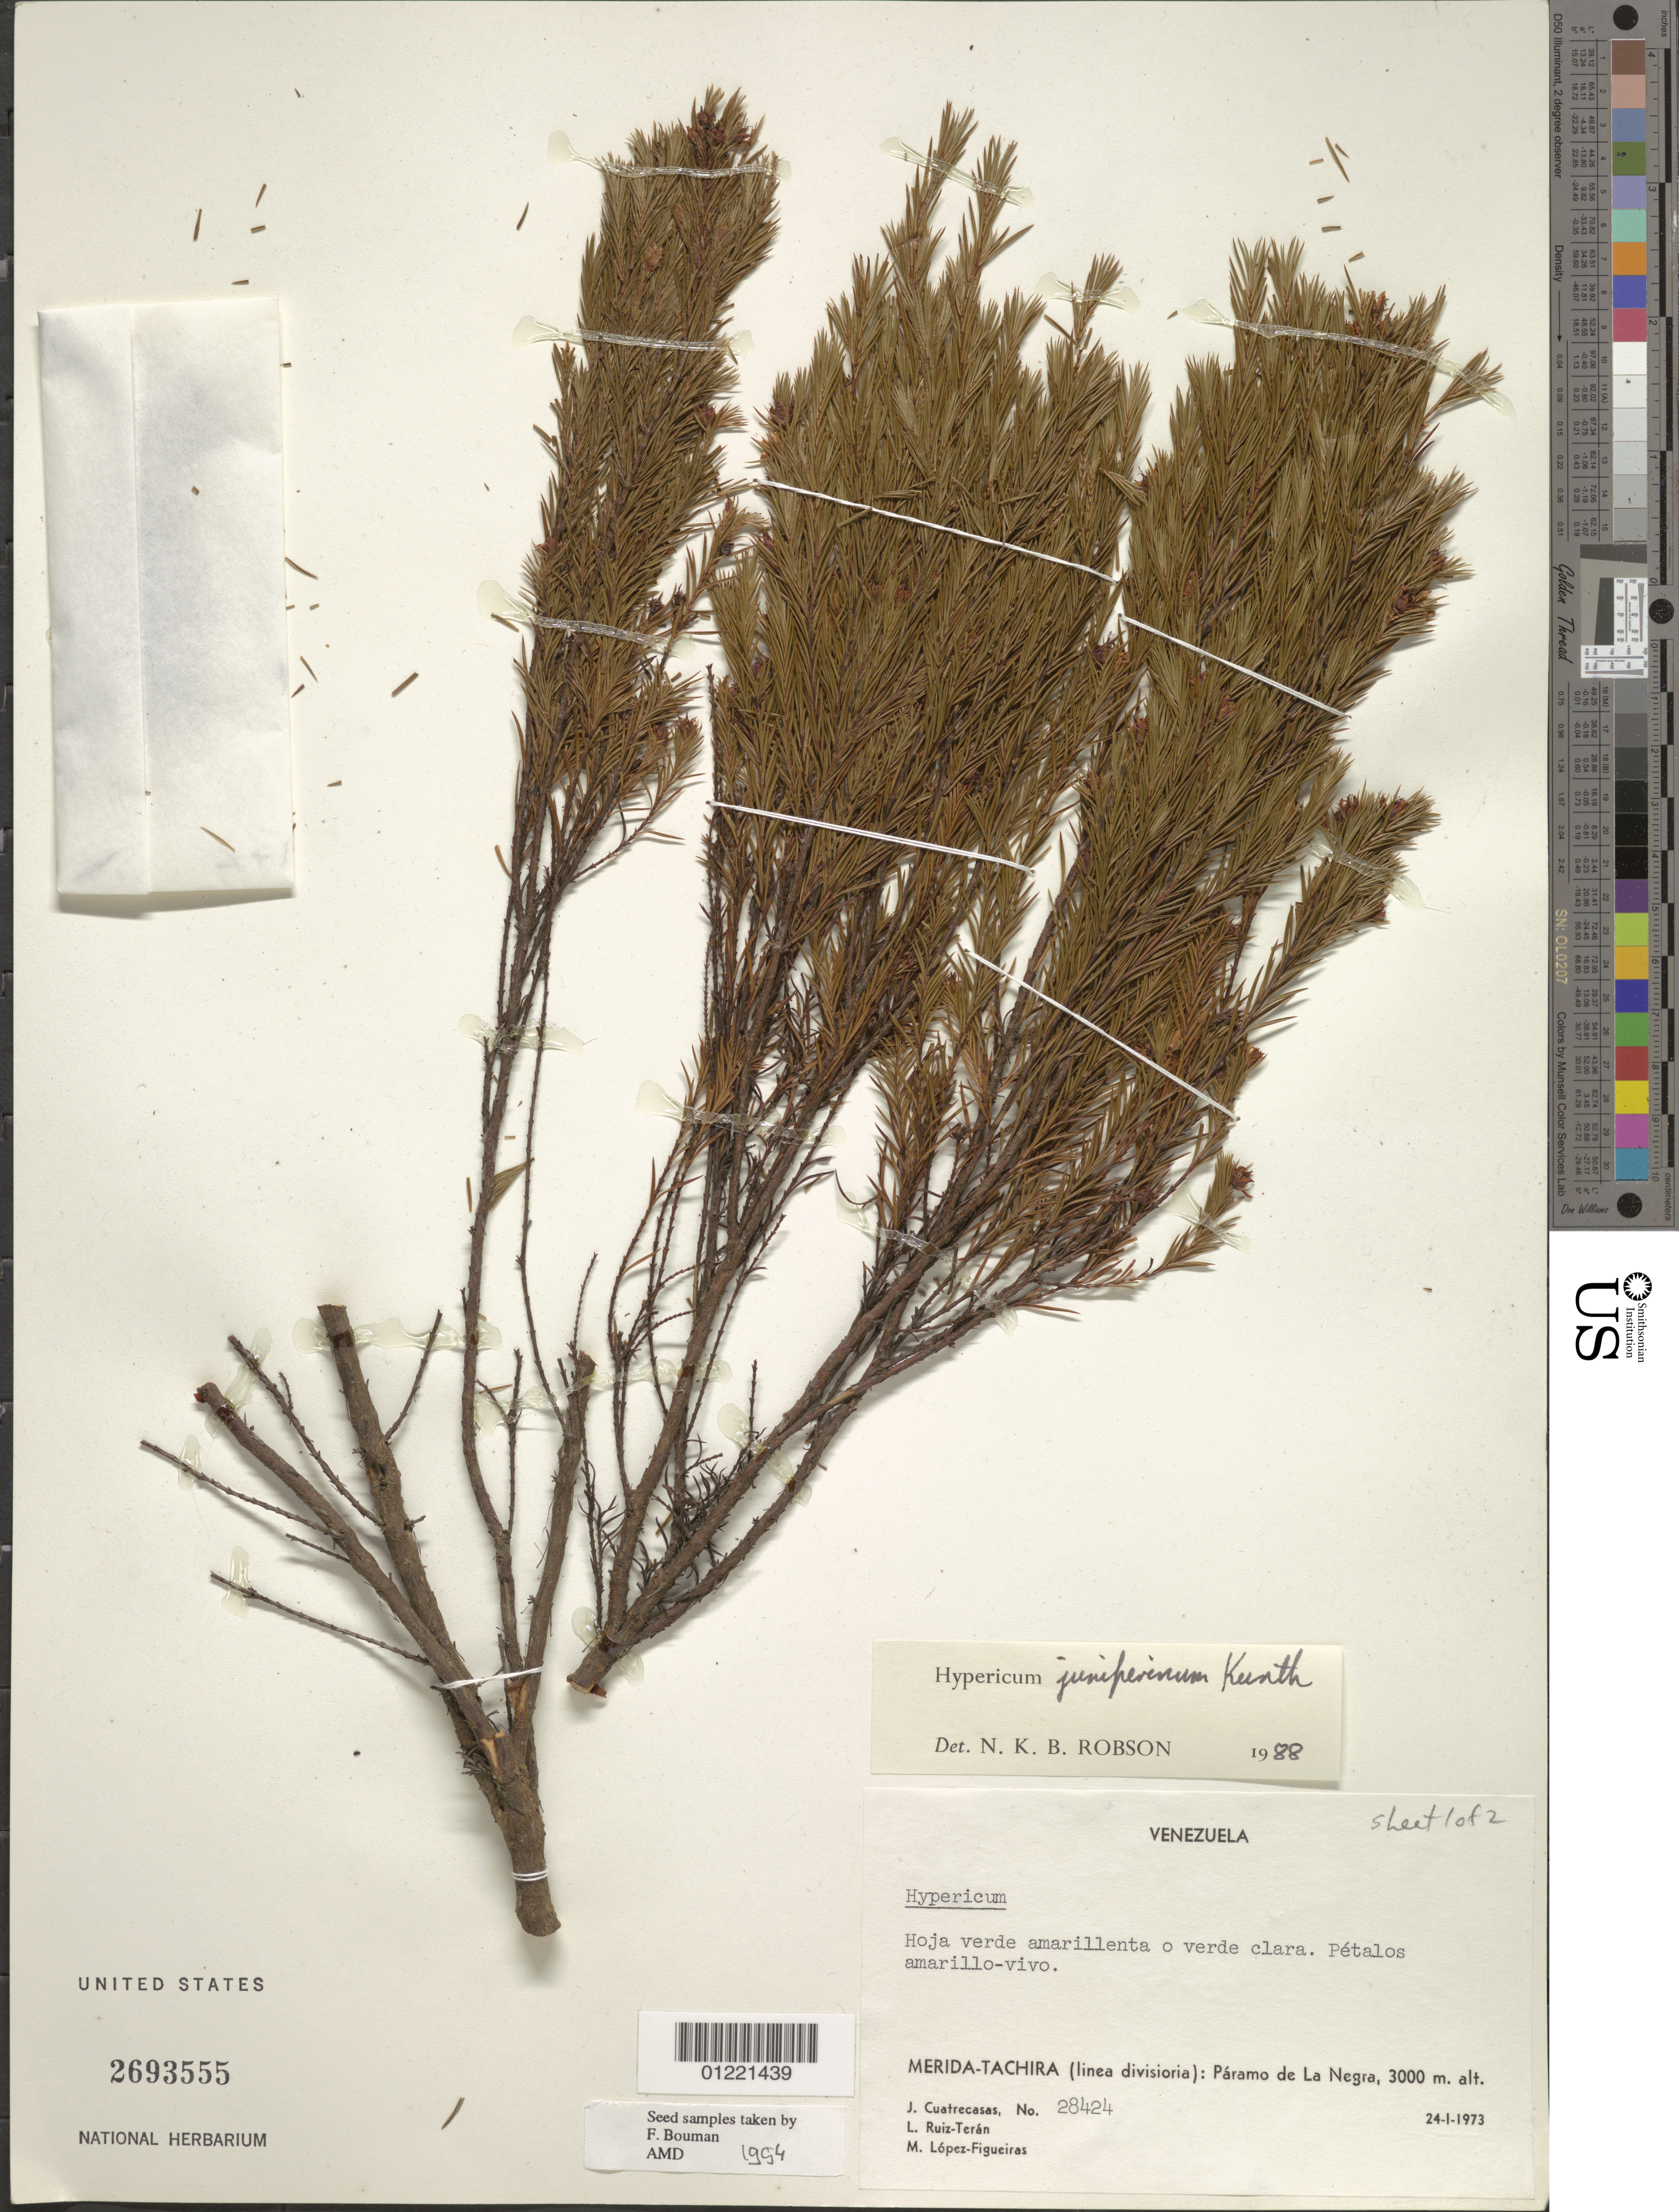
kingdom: Plantae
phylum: Tracheophyta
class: Magnoliopsida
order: Malpighiales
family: Hypericaceae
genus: Hypericum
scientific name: Hypericum juniperinum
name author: Kunth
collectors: J. Cuatrecasas, L. E. Ruíz-Terán & M. López Figueiras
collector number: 28424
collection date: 1973-01-24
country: Venezuela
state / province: Mérida / Tachira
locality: Paramo de La Negra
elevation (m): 3000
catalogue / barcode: US 2693555